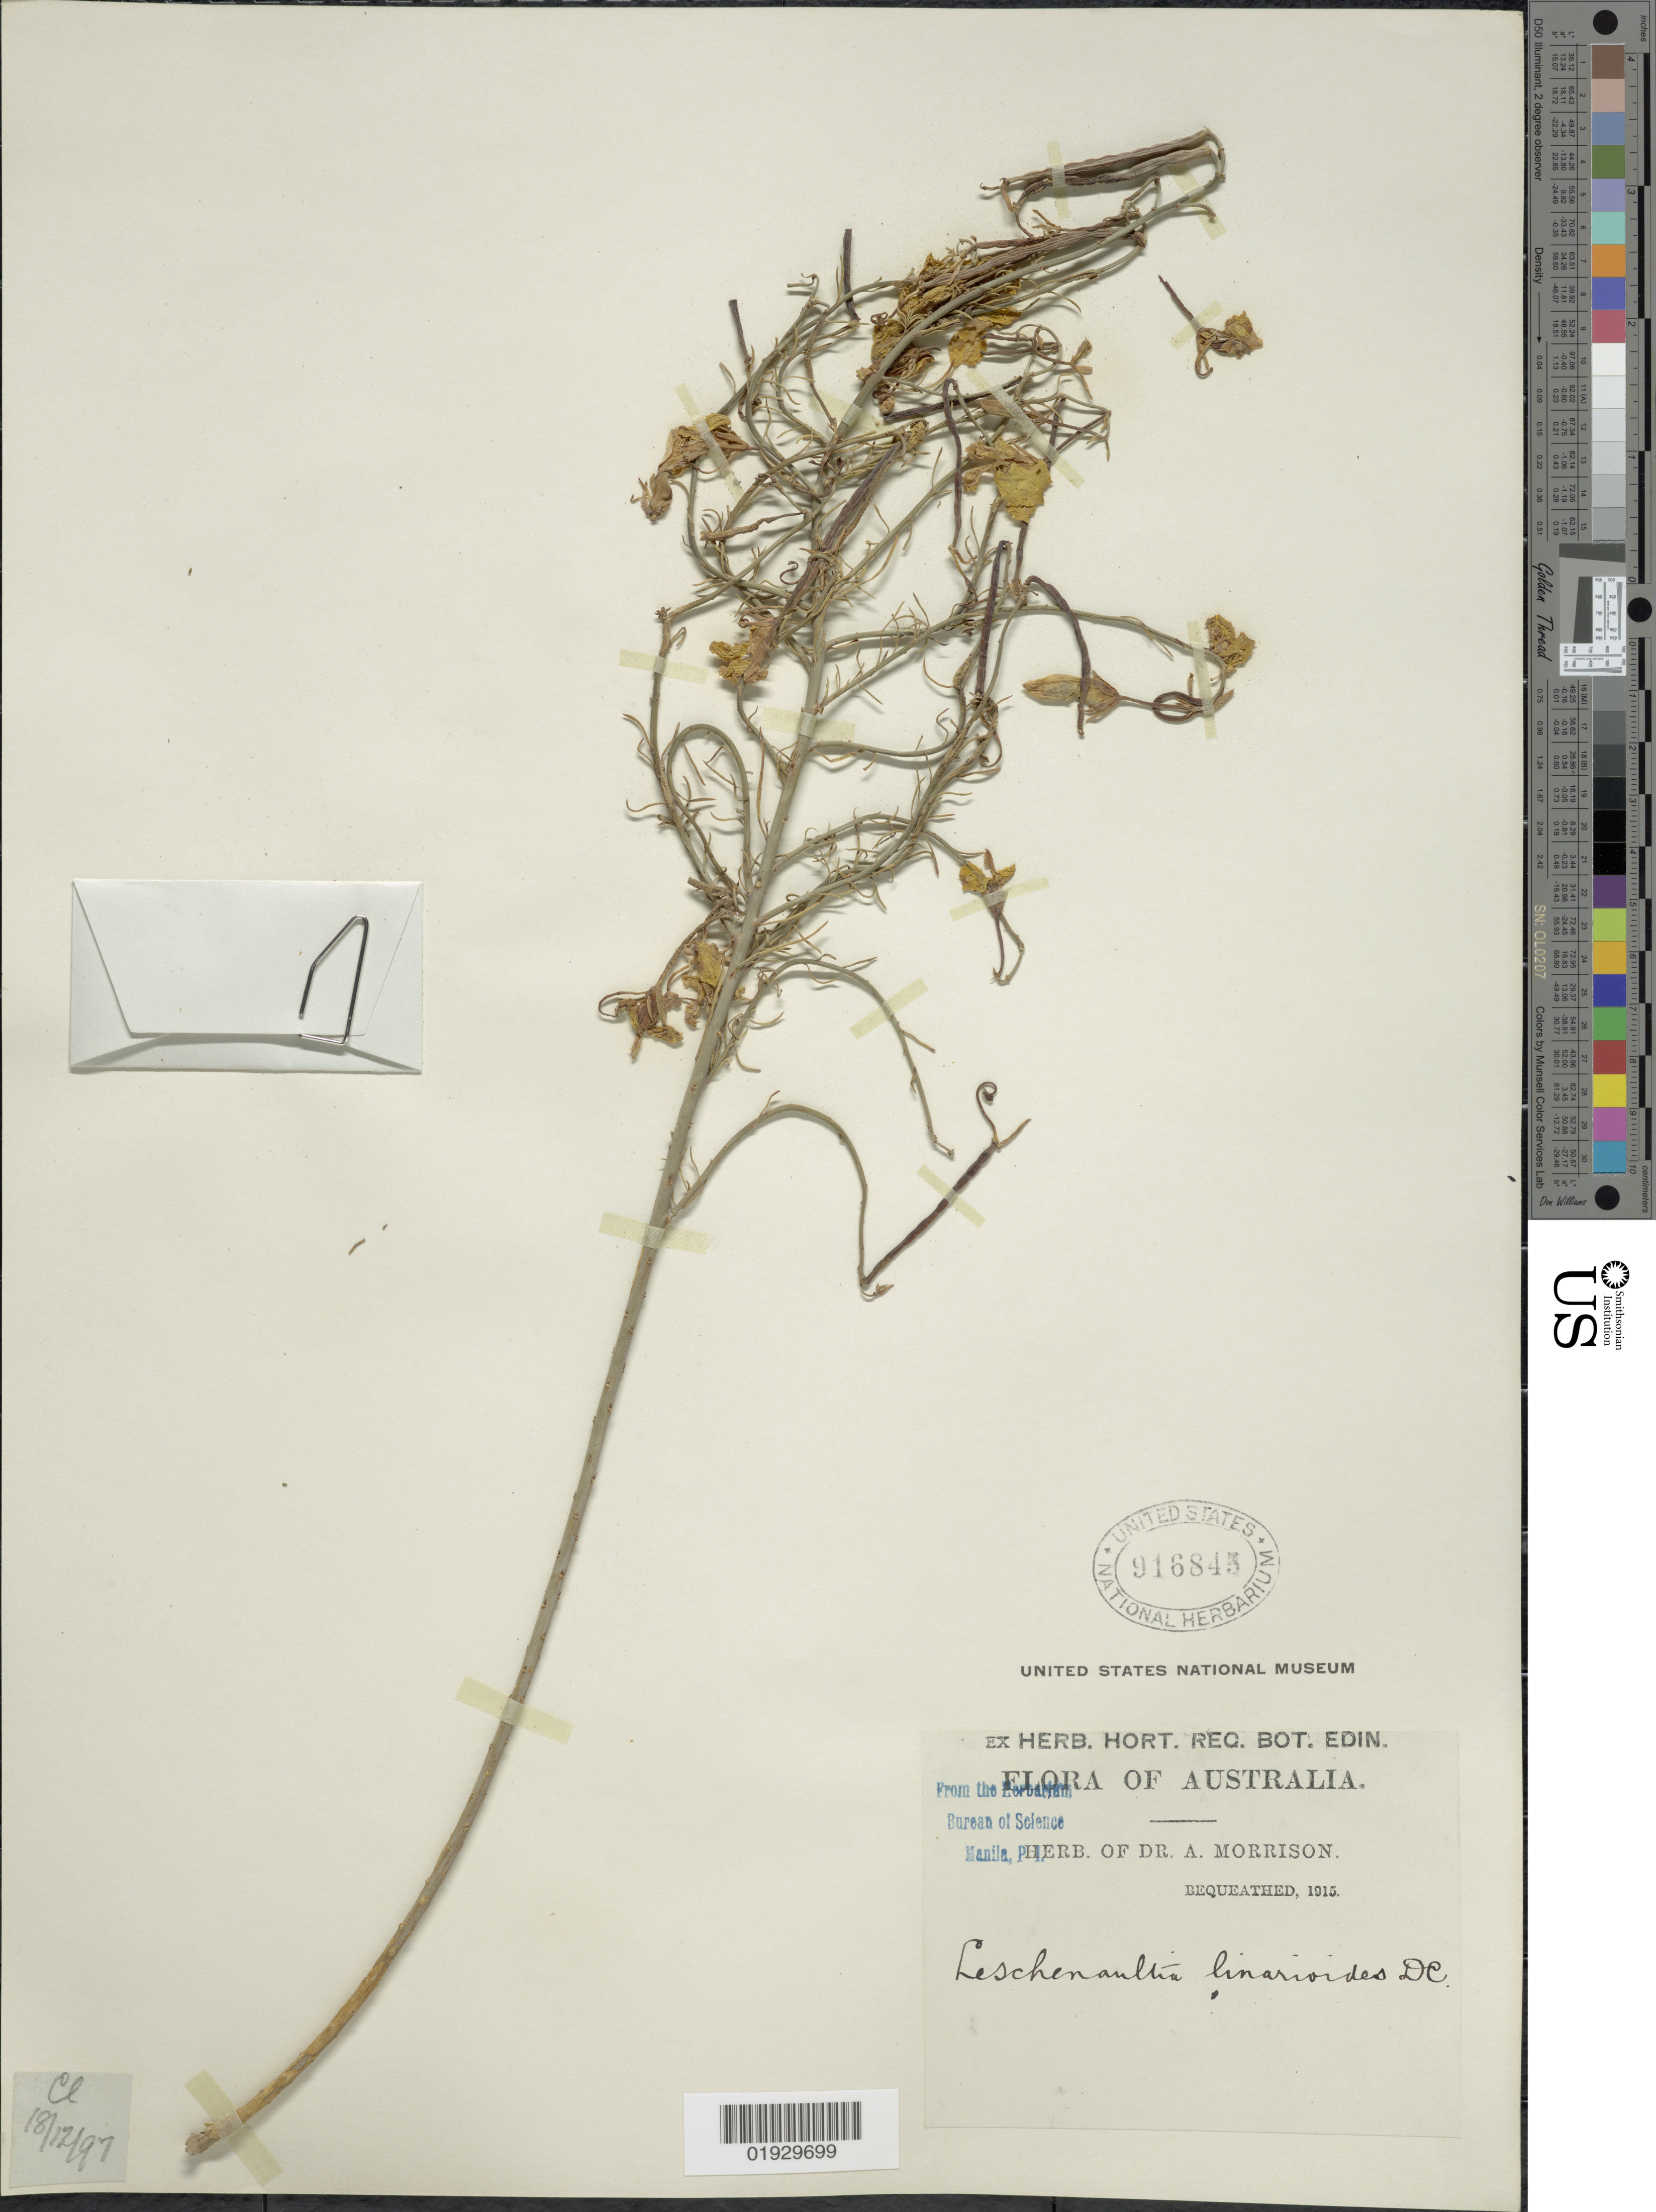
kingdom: Plantae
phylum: Tracheophyta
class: Magnoliopsida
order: Asterales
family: Goodeniaceae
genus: Leschenaultia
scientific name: Leschenaultia longiloba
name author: F. Muell.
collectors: A. Morrison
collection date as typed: Transcribed d/m/y: 18/12/97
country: Australia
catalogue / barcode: US 916845